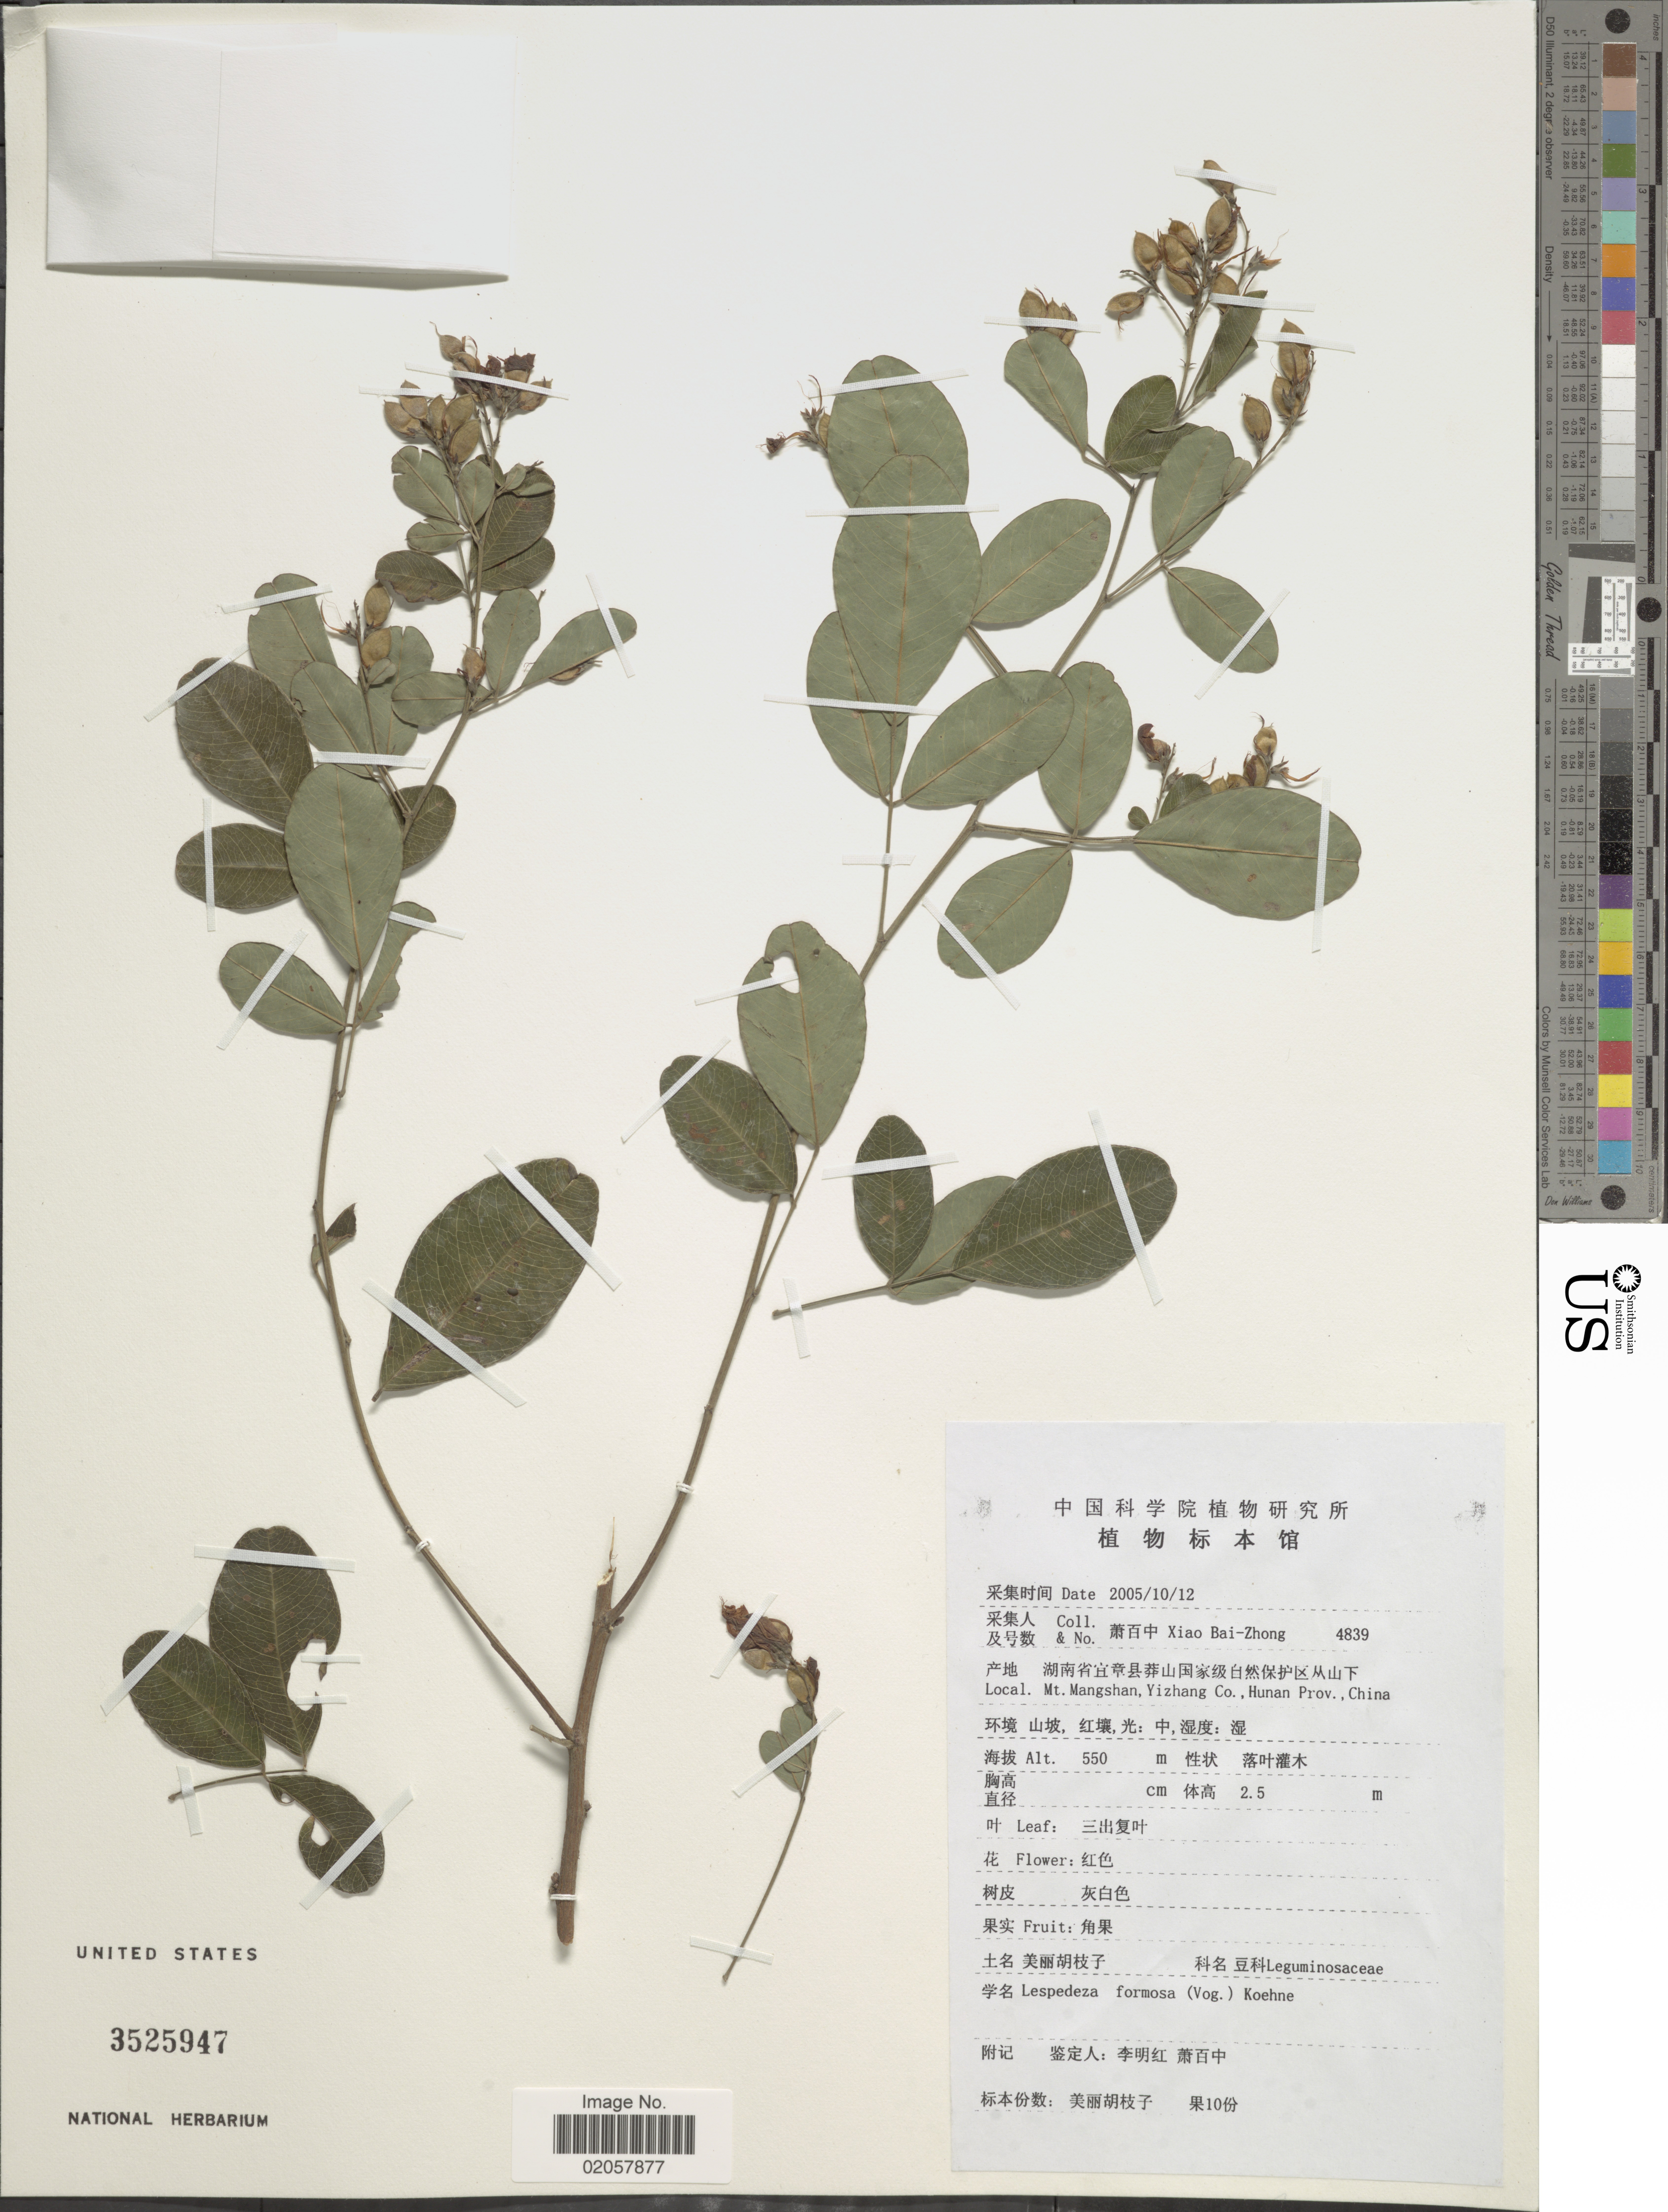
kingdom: Plantae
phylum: Tracheophyta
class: Magnoliopsida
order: Fabales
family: Fabaceae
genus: Lespedeza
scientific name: Lespedeza formosa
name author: (Vogel) Koehne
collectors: B. Z. Xiao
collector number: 4839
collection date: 2005-10-12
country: China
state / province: Hunan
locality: Mt. Mangshan, Yizhang Co.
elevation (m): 550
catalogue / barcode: US 3525947